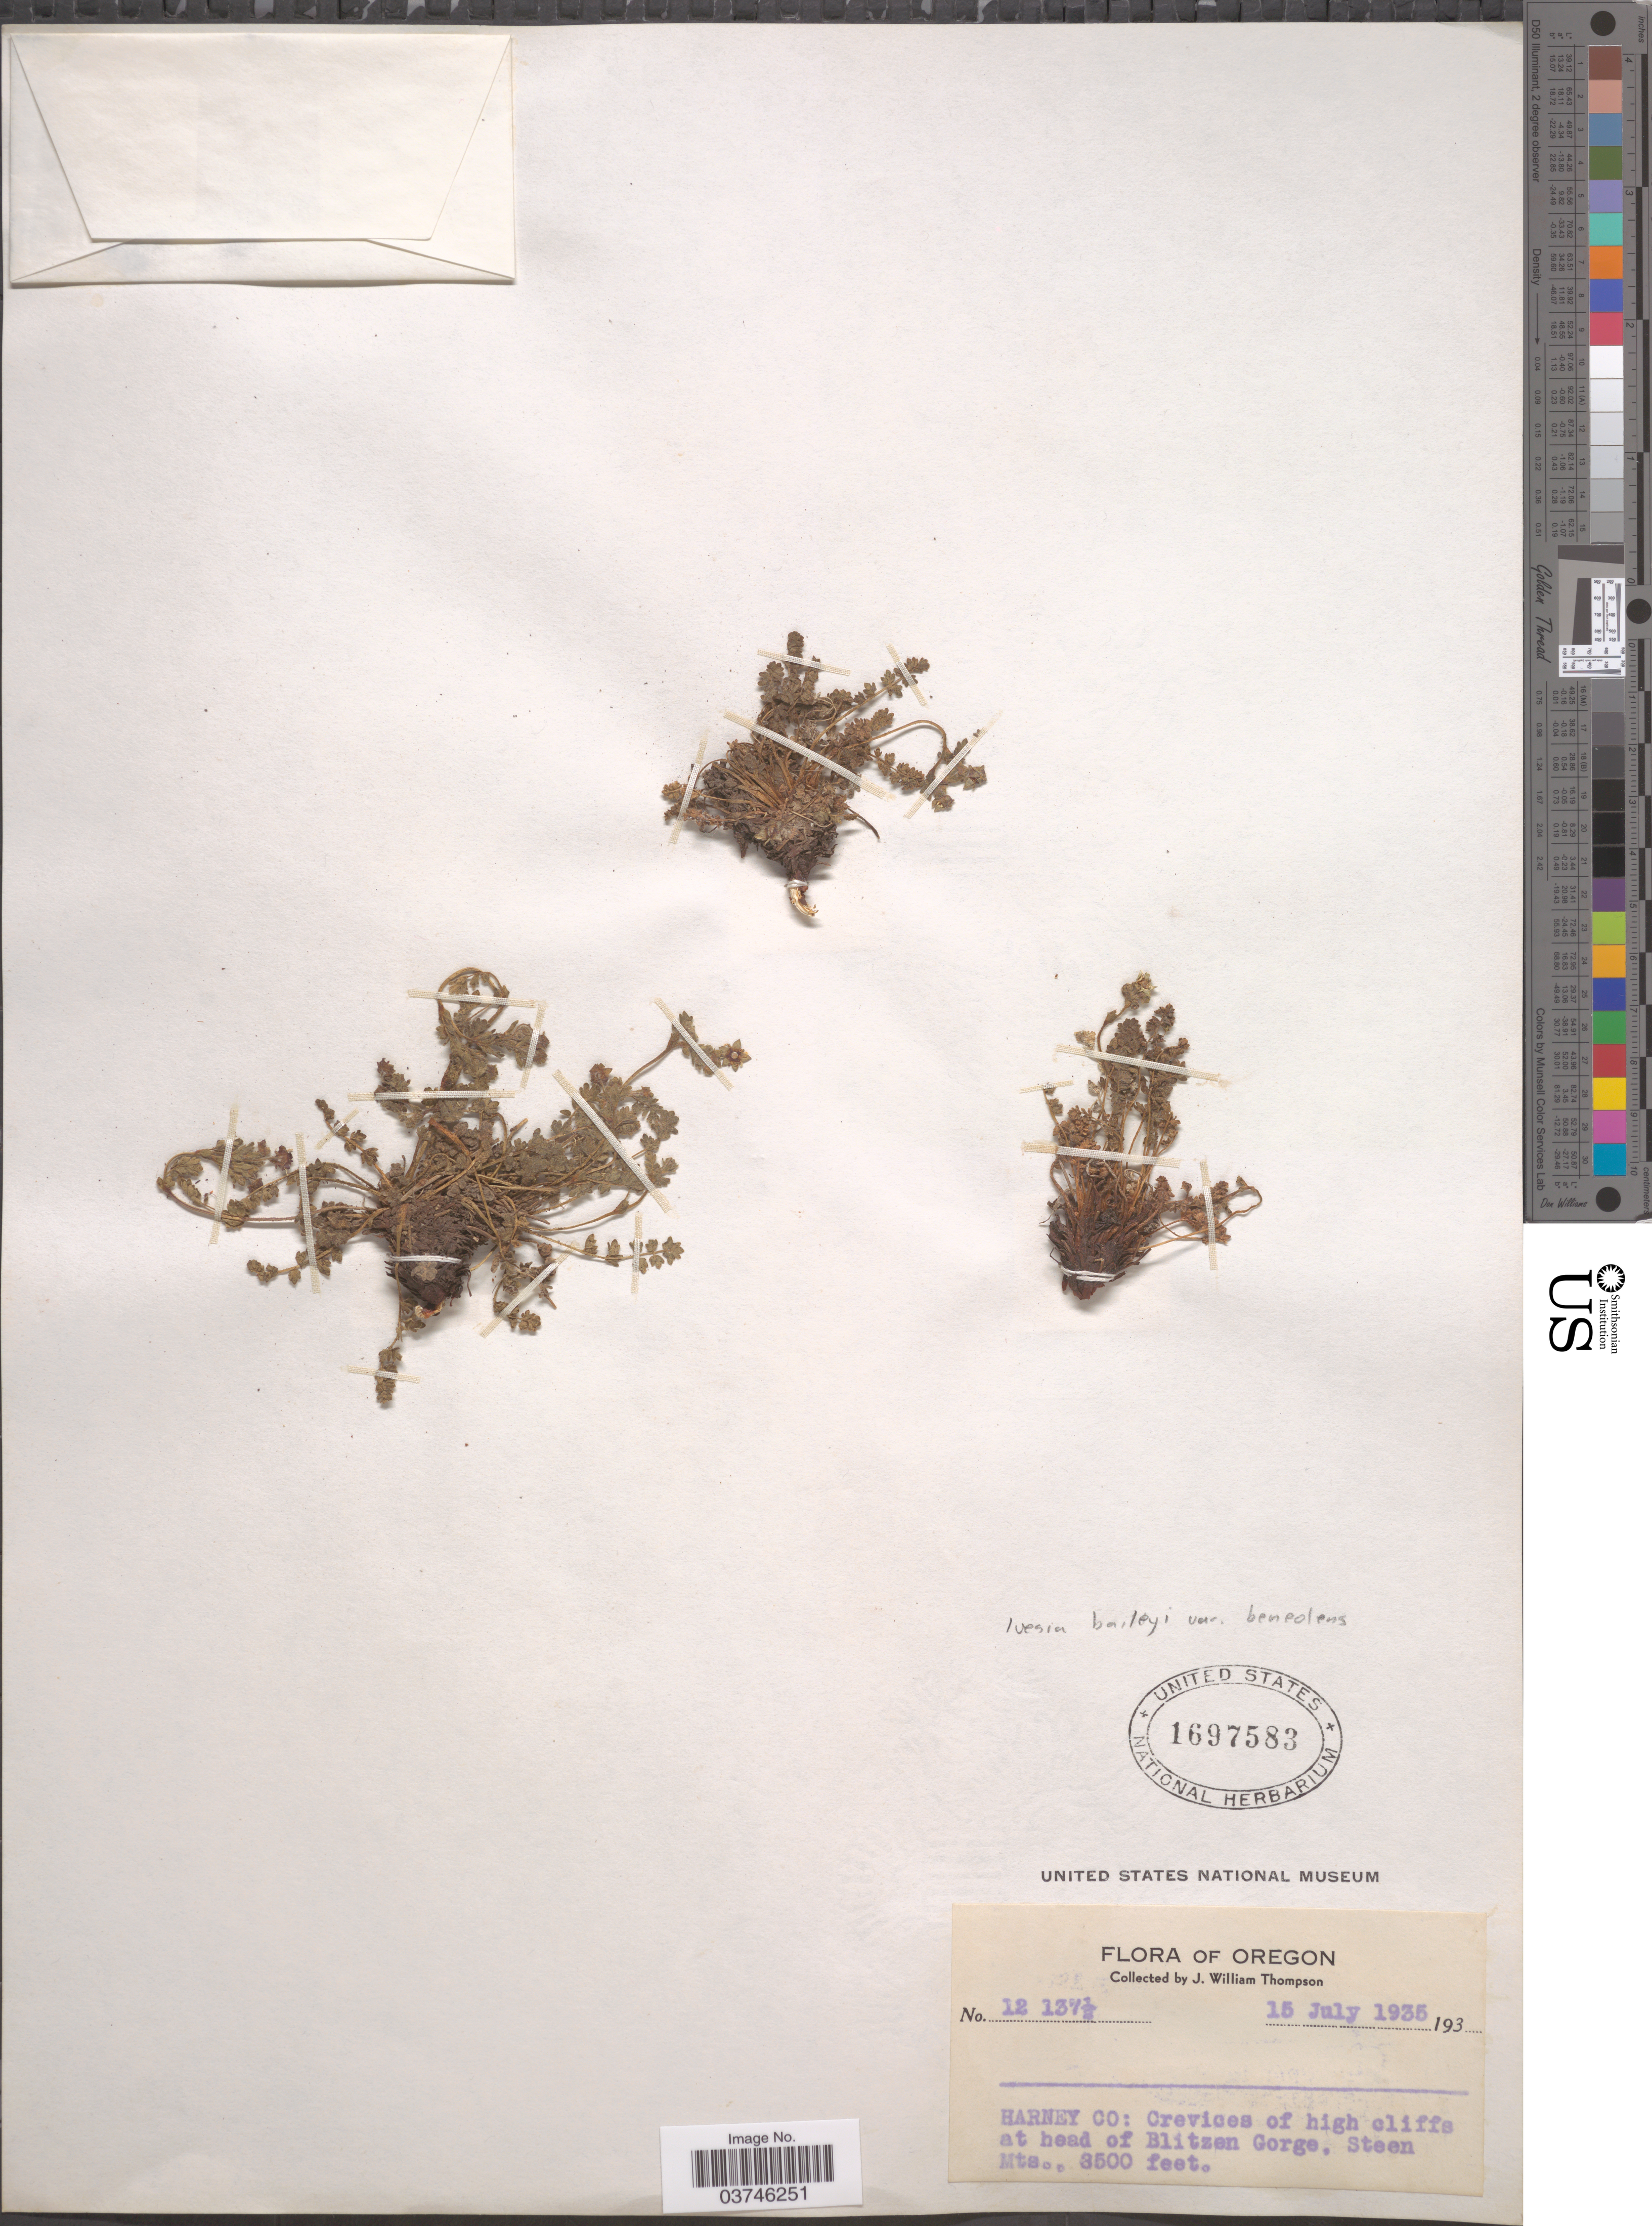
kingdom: Plantae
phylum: Tracheophyta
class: Magnoliopsida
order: Rosales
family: Rosaceae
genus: Potentilla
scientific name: Potentilla baileyi var. benolens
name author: (A. Nelson & J.F. Macbr.) Mosyakin & Shiyan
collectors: J. W. Thompson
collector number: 12137½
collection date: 1935-07-15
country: United States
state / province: Oregon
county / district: Harney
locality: Harney Co: Crevices of high cliffs at head Blitzen Gorge. Steen Mts.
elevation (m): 1067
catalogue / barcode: US 1697583